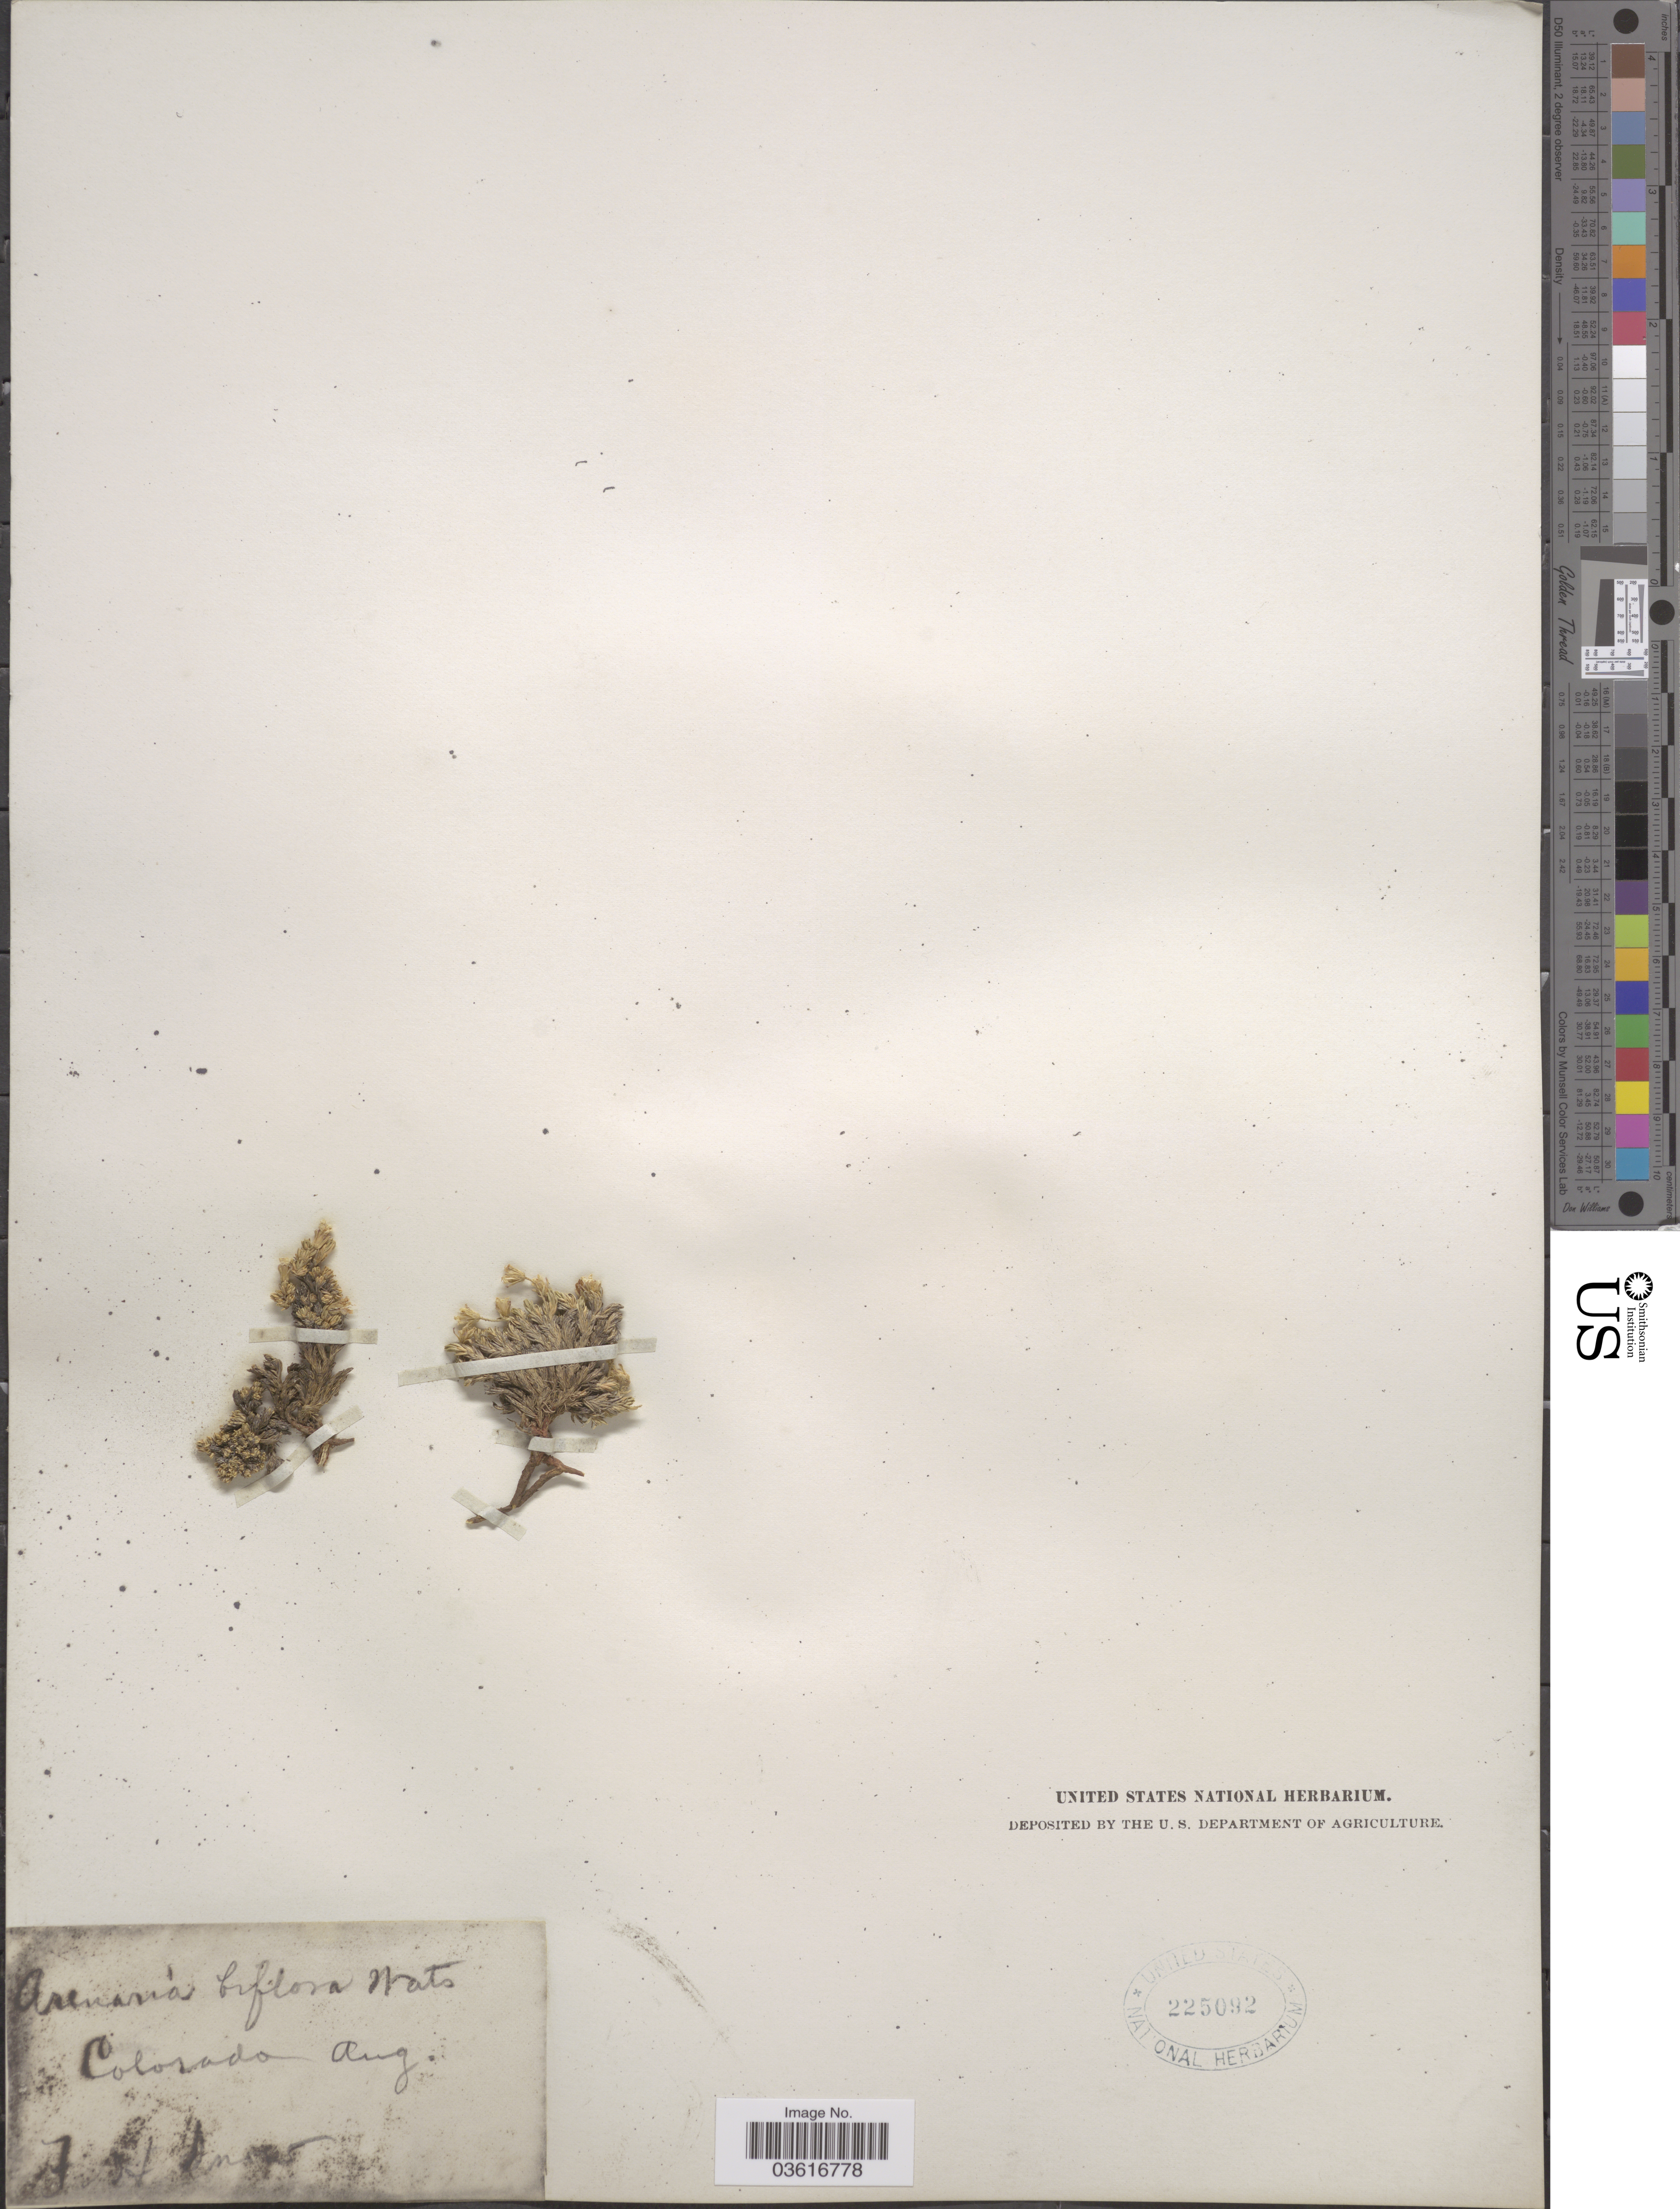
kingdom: Plantae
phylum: Tracheophyta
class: Magnoliopsida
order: Caryophyllales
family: Caryophyllaceae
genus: Cherleria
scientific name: Cherleria obtusiloba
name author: (Rydb.) A.J. Moore & Dillenb.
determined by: Strong, M. T., (US), Smithsonian Institution - National Museum of Natural History (UNITED STATES)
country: United States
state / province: Colorado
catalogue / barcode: US 225092